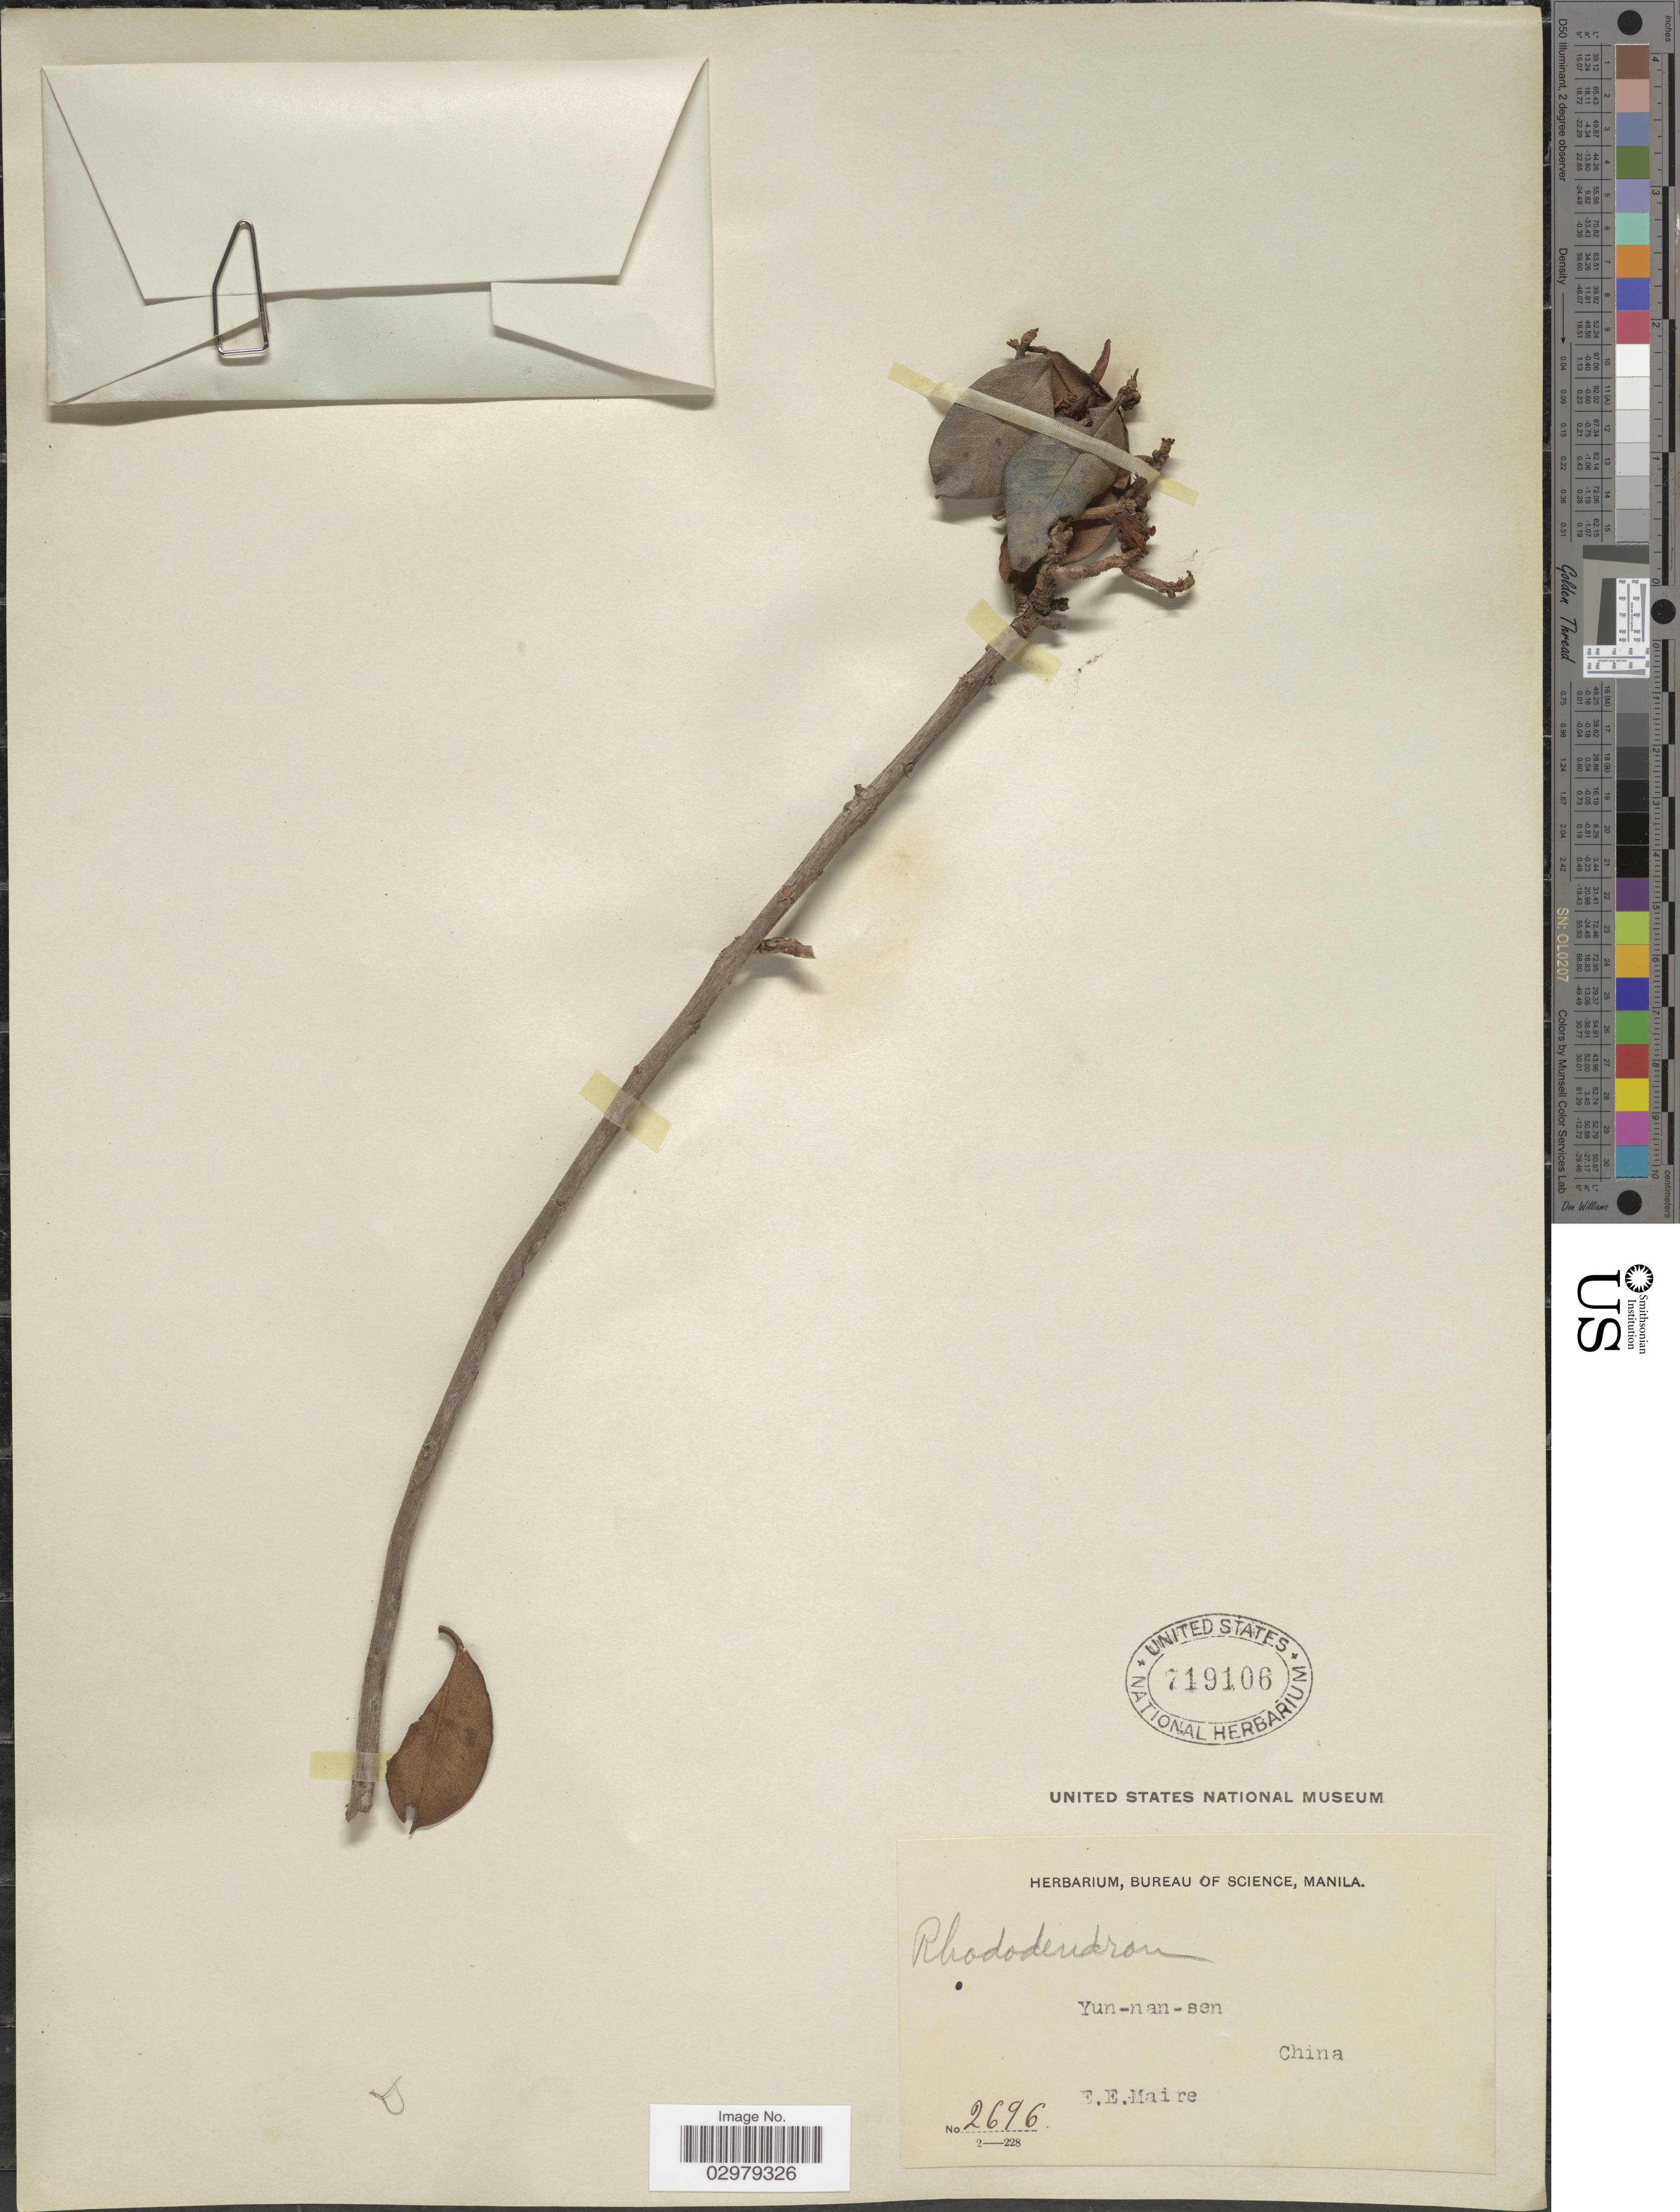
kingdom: Plantae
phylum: Tracheophyta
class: Magnoliopsida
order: Ericales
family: Ericaceae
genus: Rhododendron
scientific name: Rhododendron sp.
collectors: E. E. Maire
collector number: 2696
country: China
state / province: Yunnan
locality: Yun-nan-sen.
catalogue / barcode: US 719106